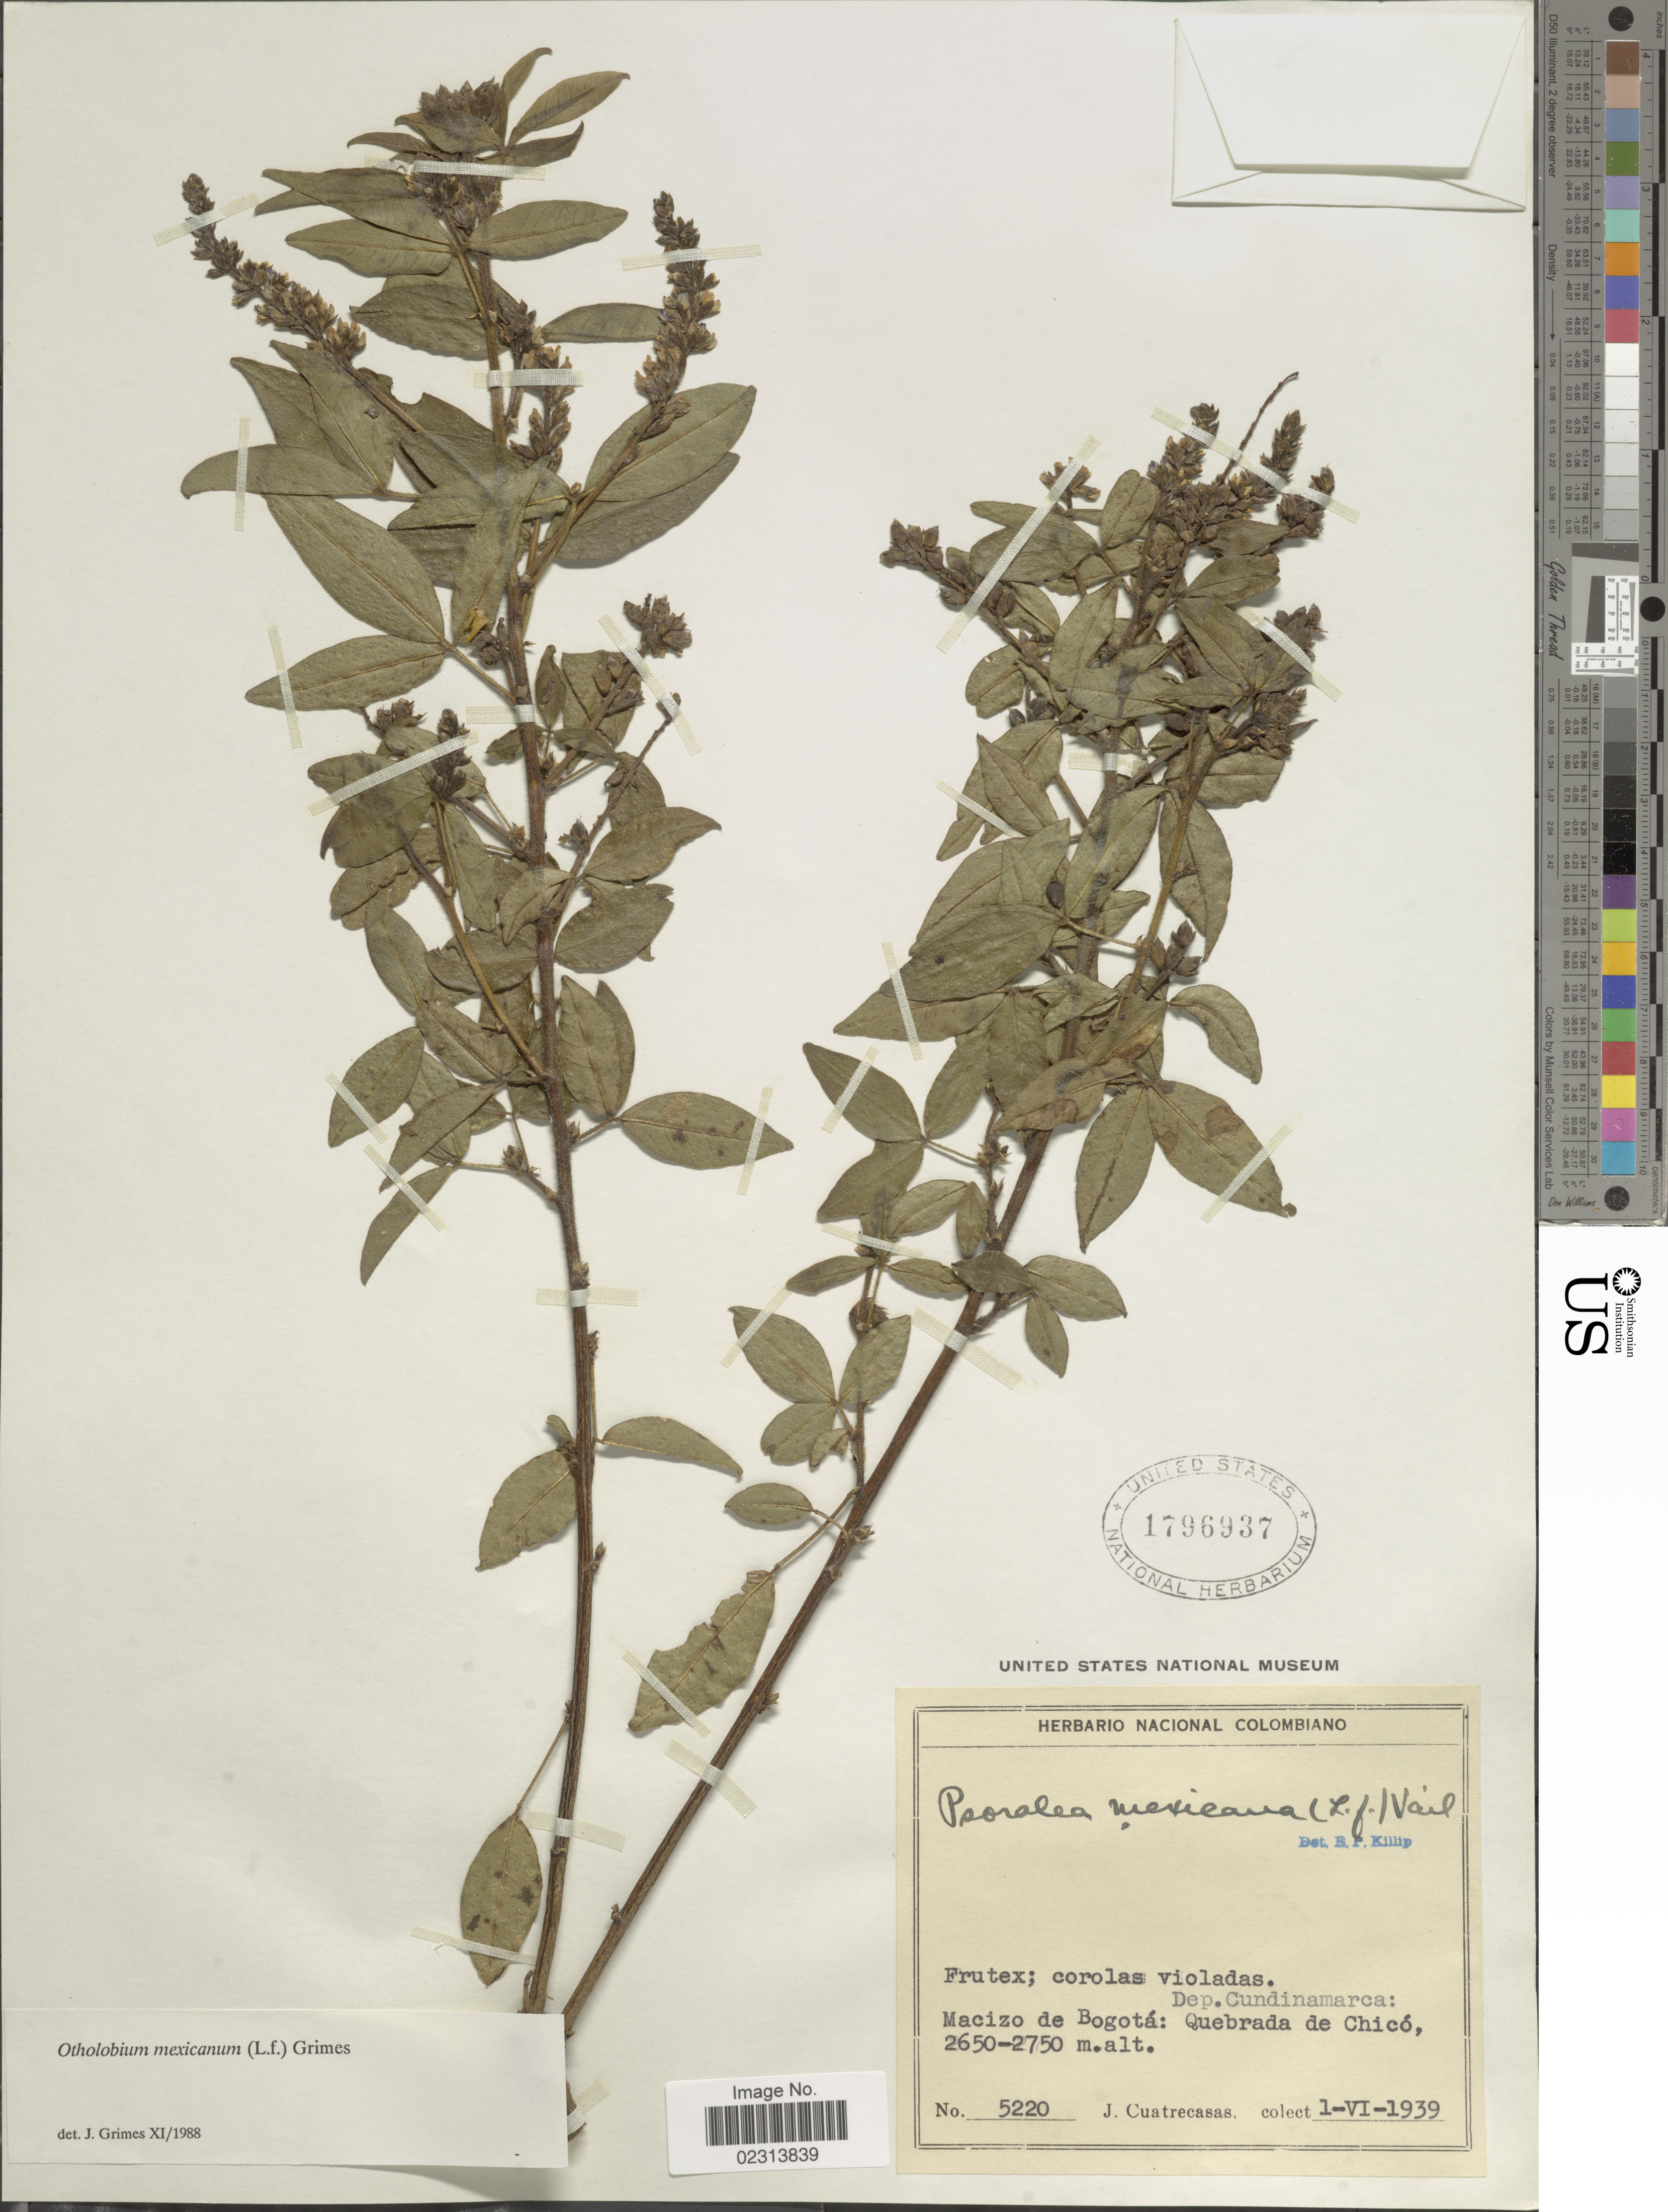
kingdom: Plantae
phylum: Tracheophyta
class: Magnoliopsida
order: Fabales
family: Fabaceae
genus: Otholobium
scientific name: Otholobium mexicanum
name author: (L. f.) J.W. Grimes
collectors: J. Cuatrecasas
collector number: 5220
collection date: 1939-06-01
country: Colombia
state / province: Cundinamarca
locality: Dep. Cundinamarca, Macizo de Bogota: Quebrada de Chico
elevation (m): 2650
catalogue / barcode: US 1796937